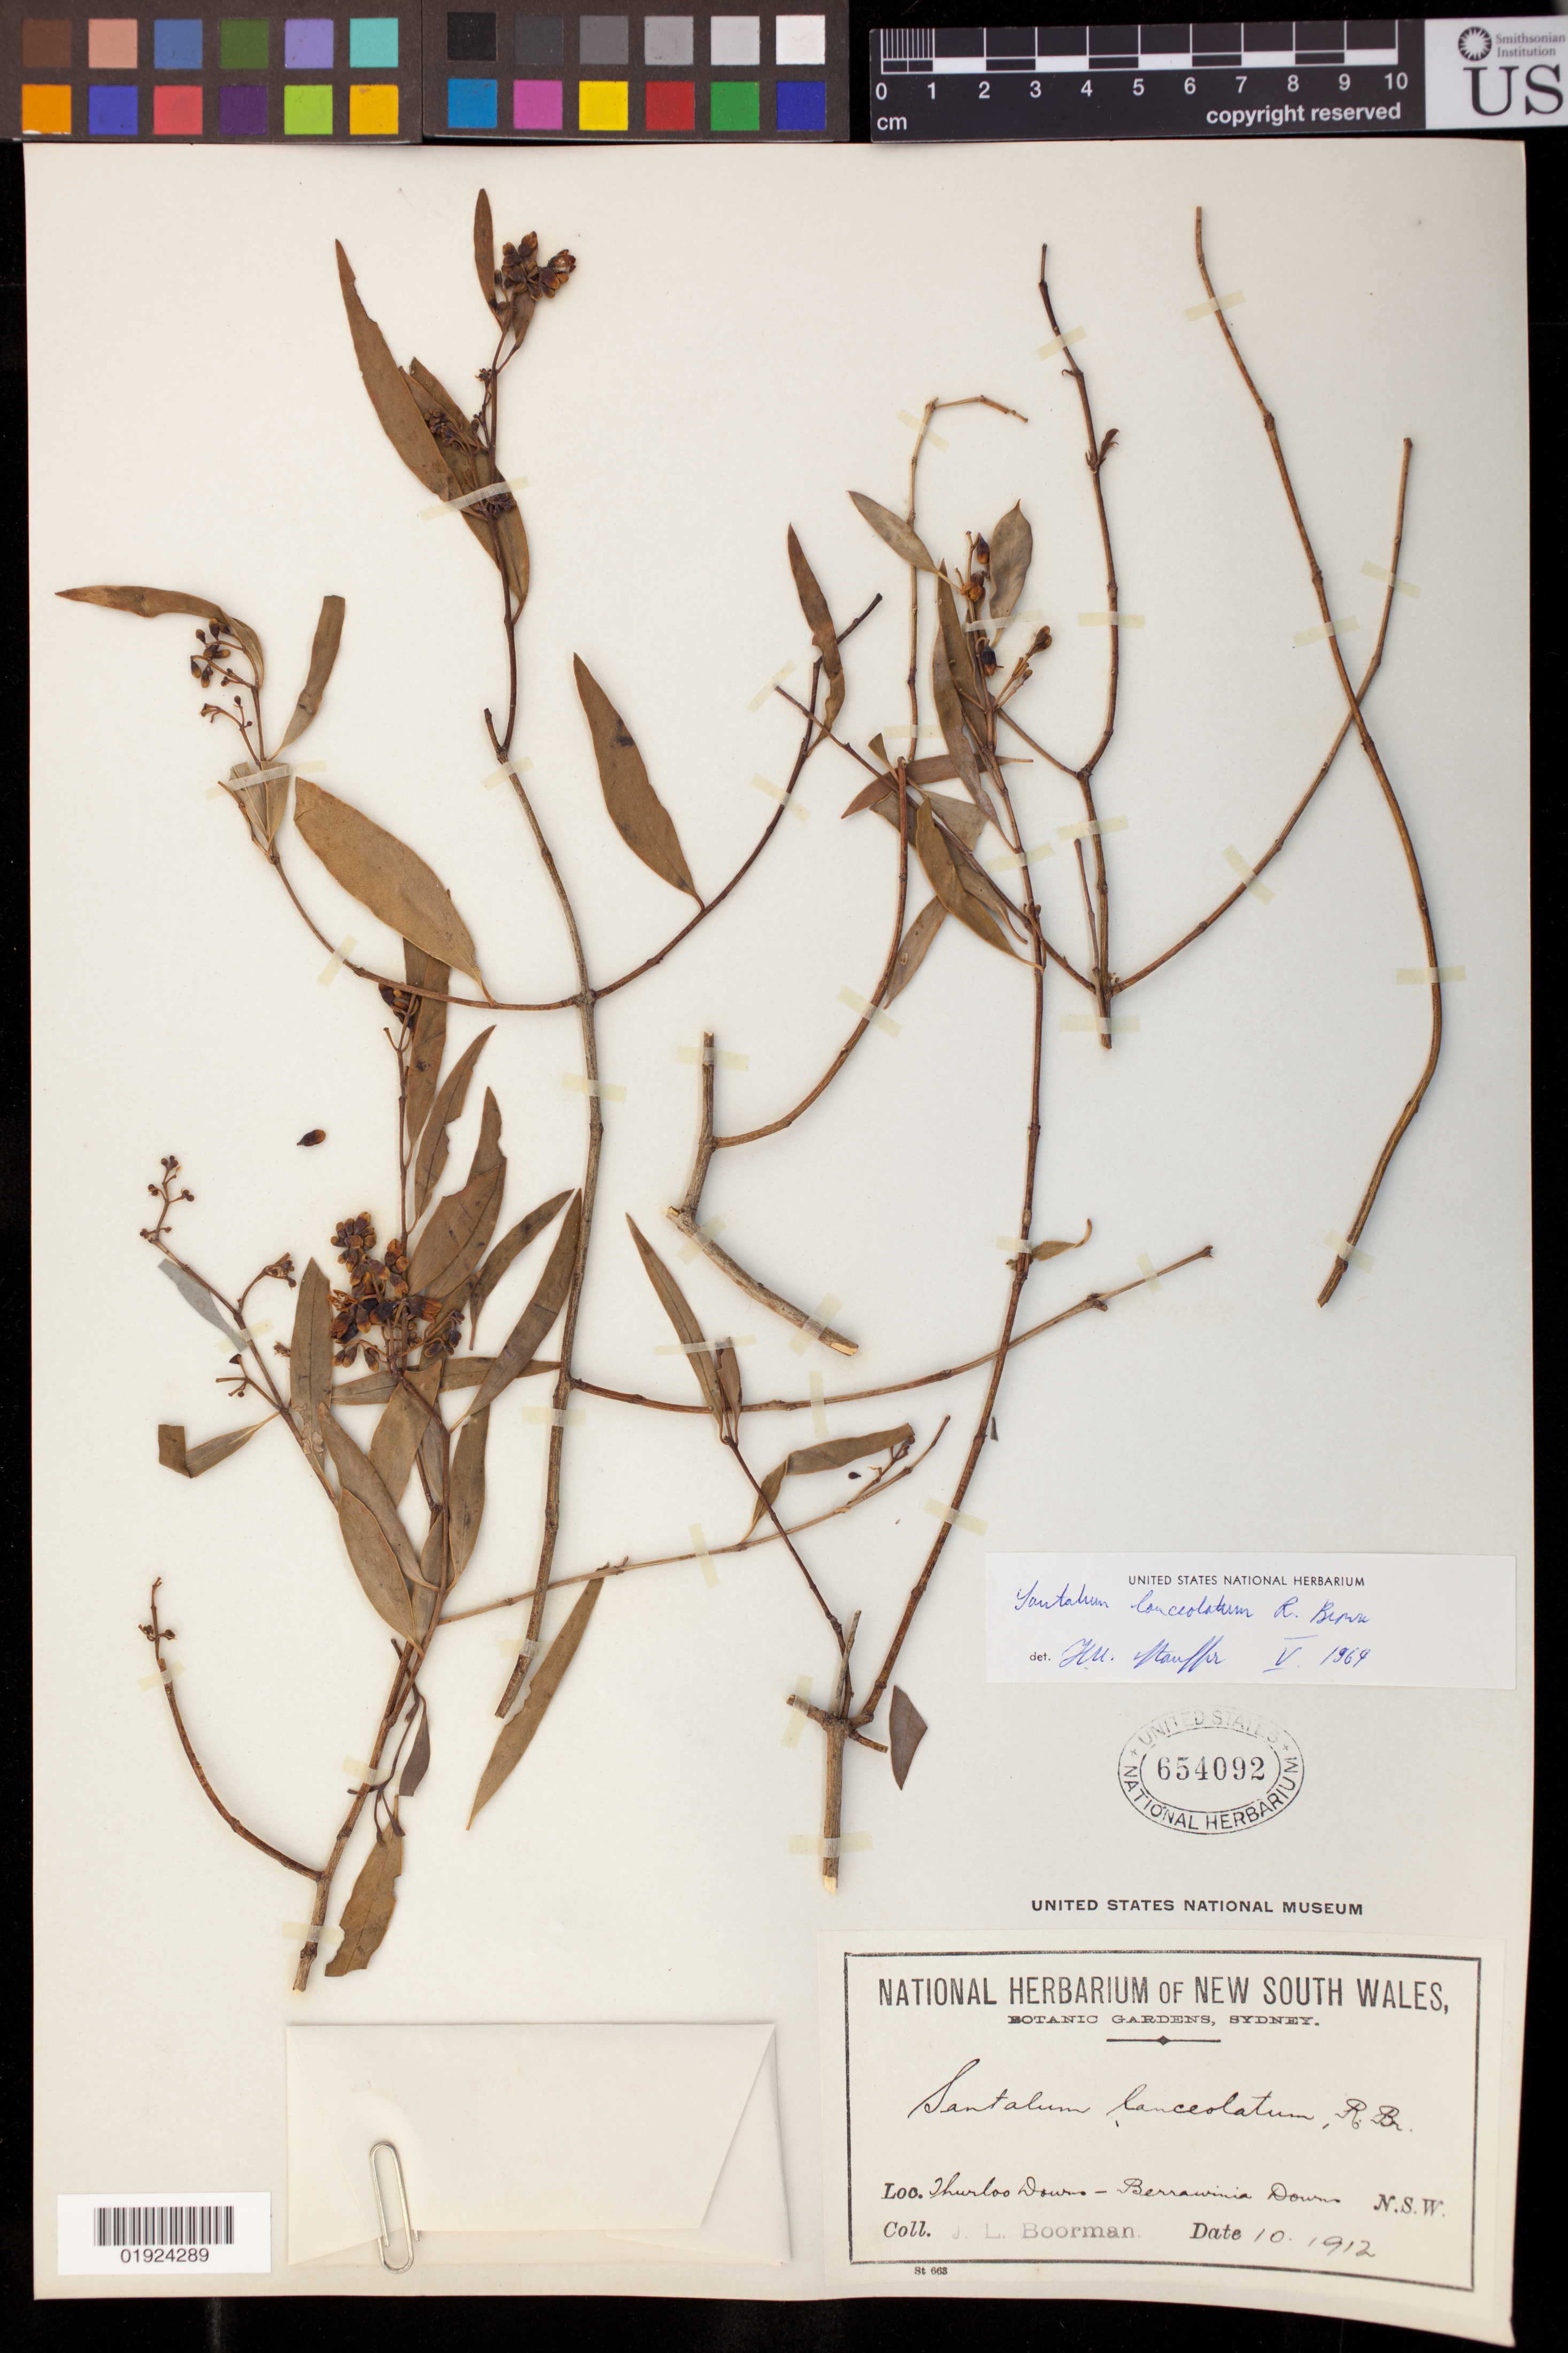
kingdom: Plantae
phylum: Tracheophyta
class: Magnoliopsida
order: Santalales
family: Santalaceae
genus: Santalum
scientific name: Santalum lanceolatum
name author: Schltdl.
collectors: J. Boorman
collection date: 1912-10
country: Australia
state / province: New South Wales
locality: Thurloo Downs - Berrawinia Downs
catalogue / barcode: US 654092